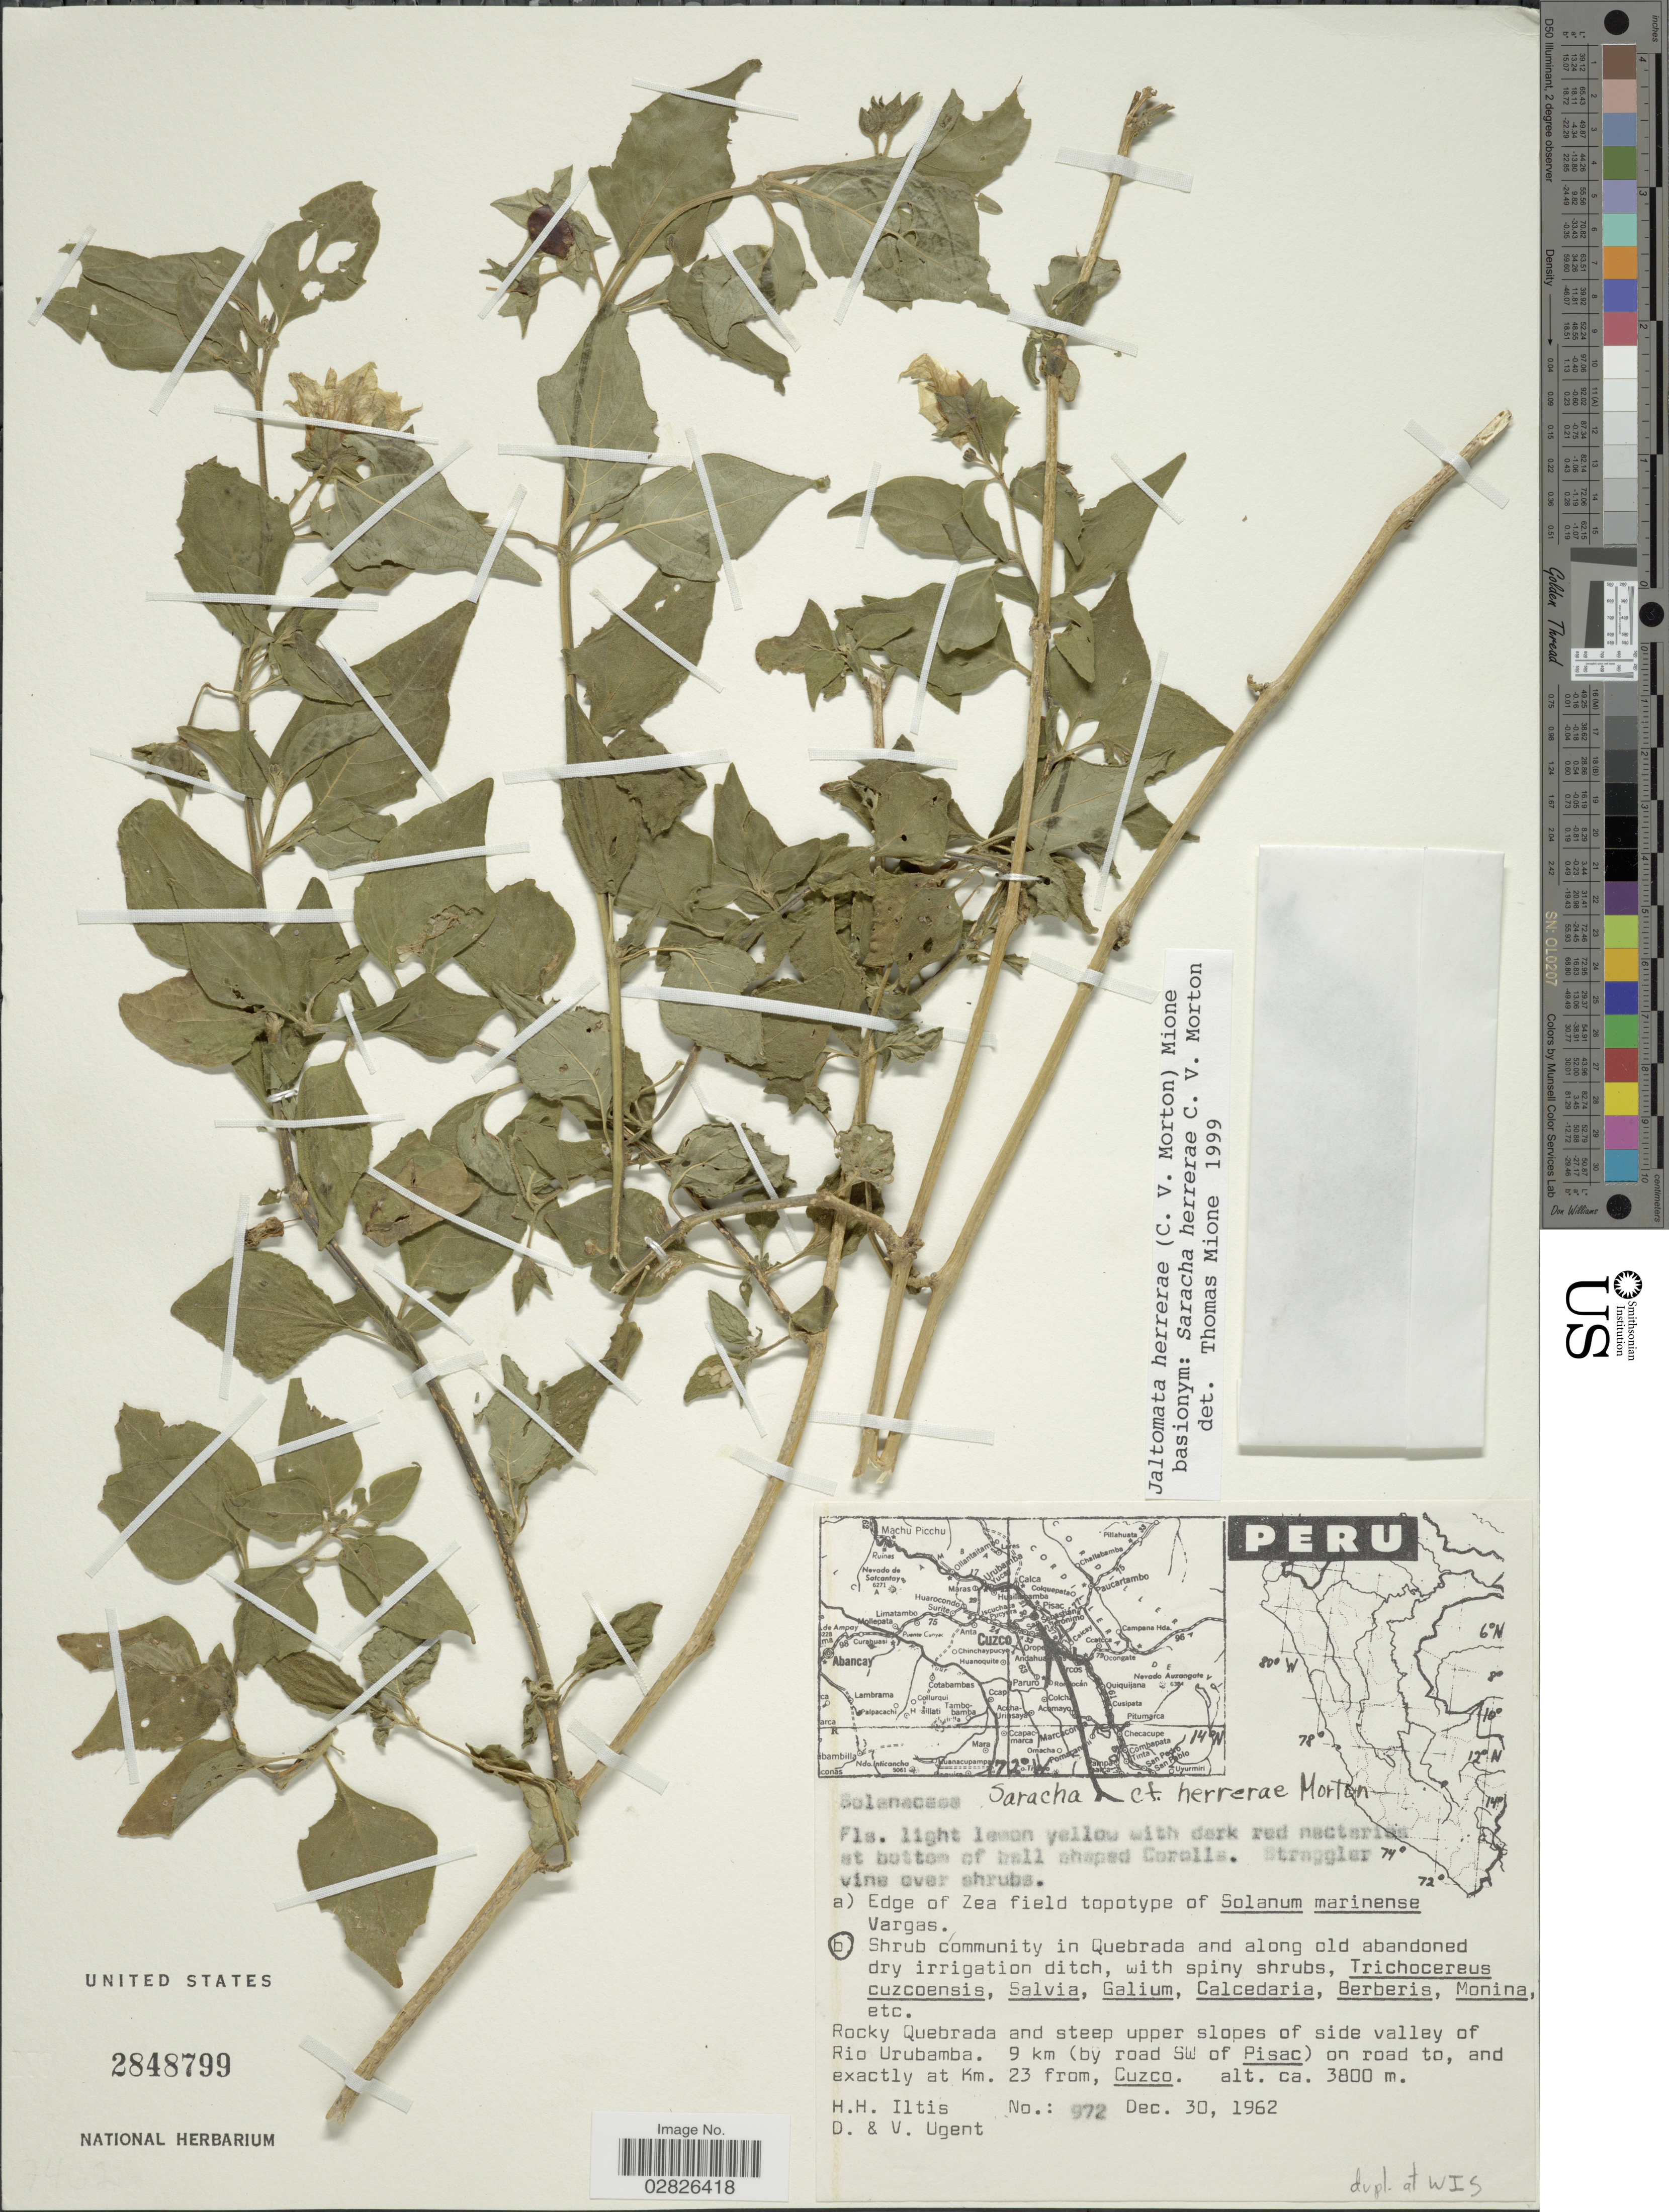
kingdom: Plantae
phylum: Tracheophyta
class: Magnoliopsida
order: Solanales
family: Solanaceae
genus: Jaltomata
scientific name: Jaltomata herrerae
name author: (C.V. Morton) Mione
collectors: H. H. Iltis, D. Ugent & V. Ugent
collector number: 972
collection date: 1962-12-30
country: Puerto Rico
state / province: Quebradillas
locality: Rocky Quebrada and steep upper slopes of side valley of Rio Urubamba, 9 km (by road SW of Pisac) on road to, and exactly at Km. 23 from, Cuzco.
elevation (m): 3800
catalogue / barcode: US 2848799